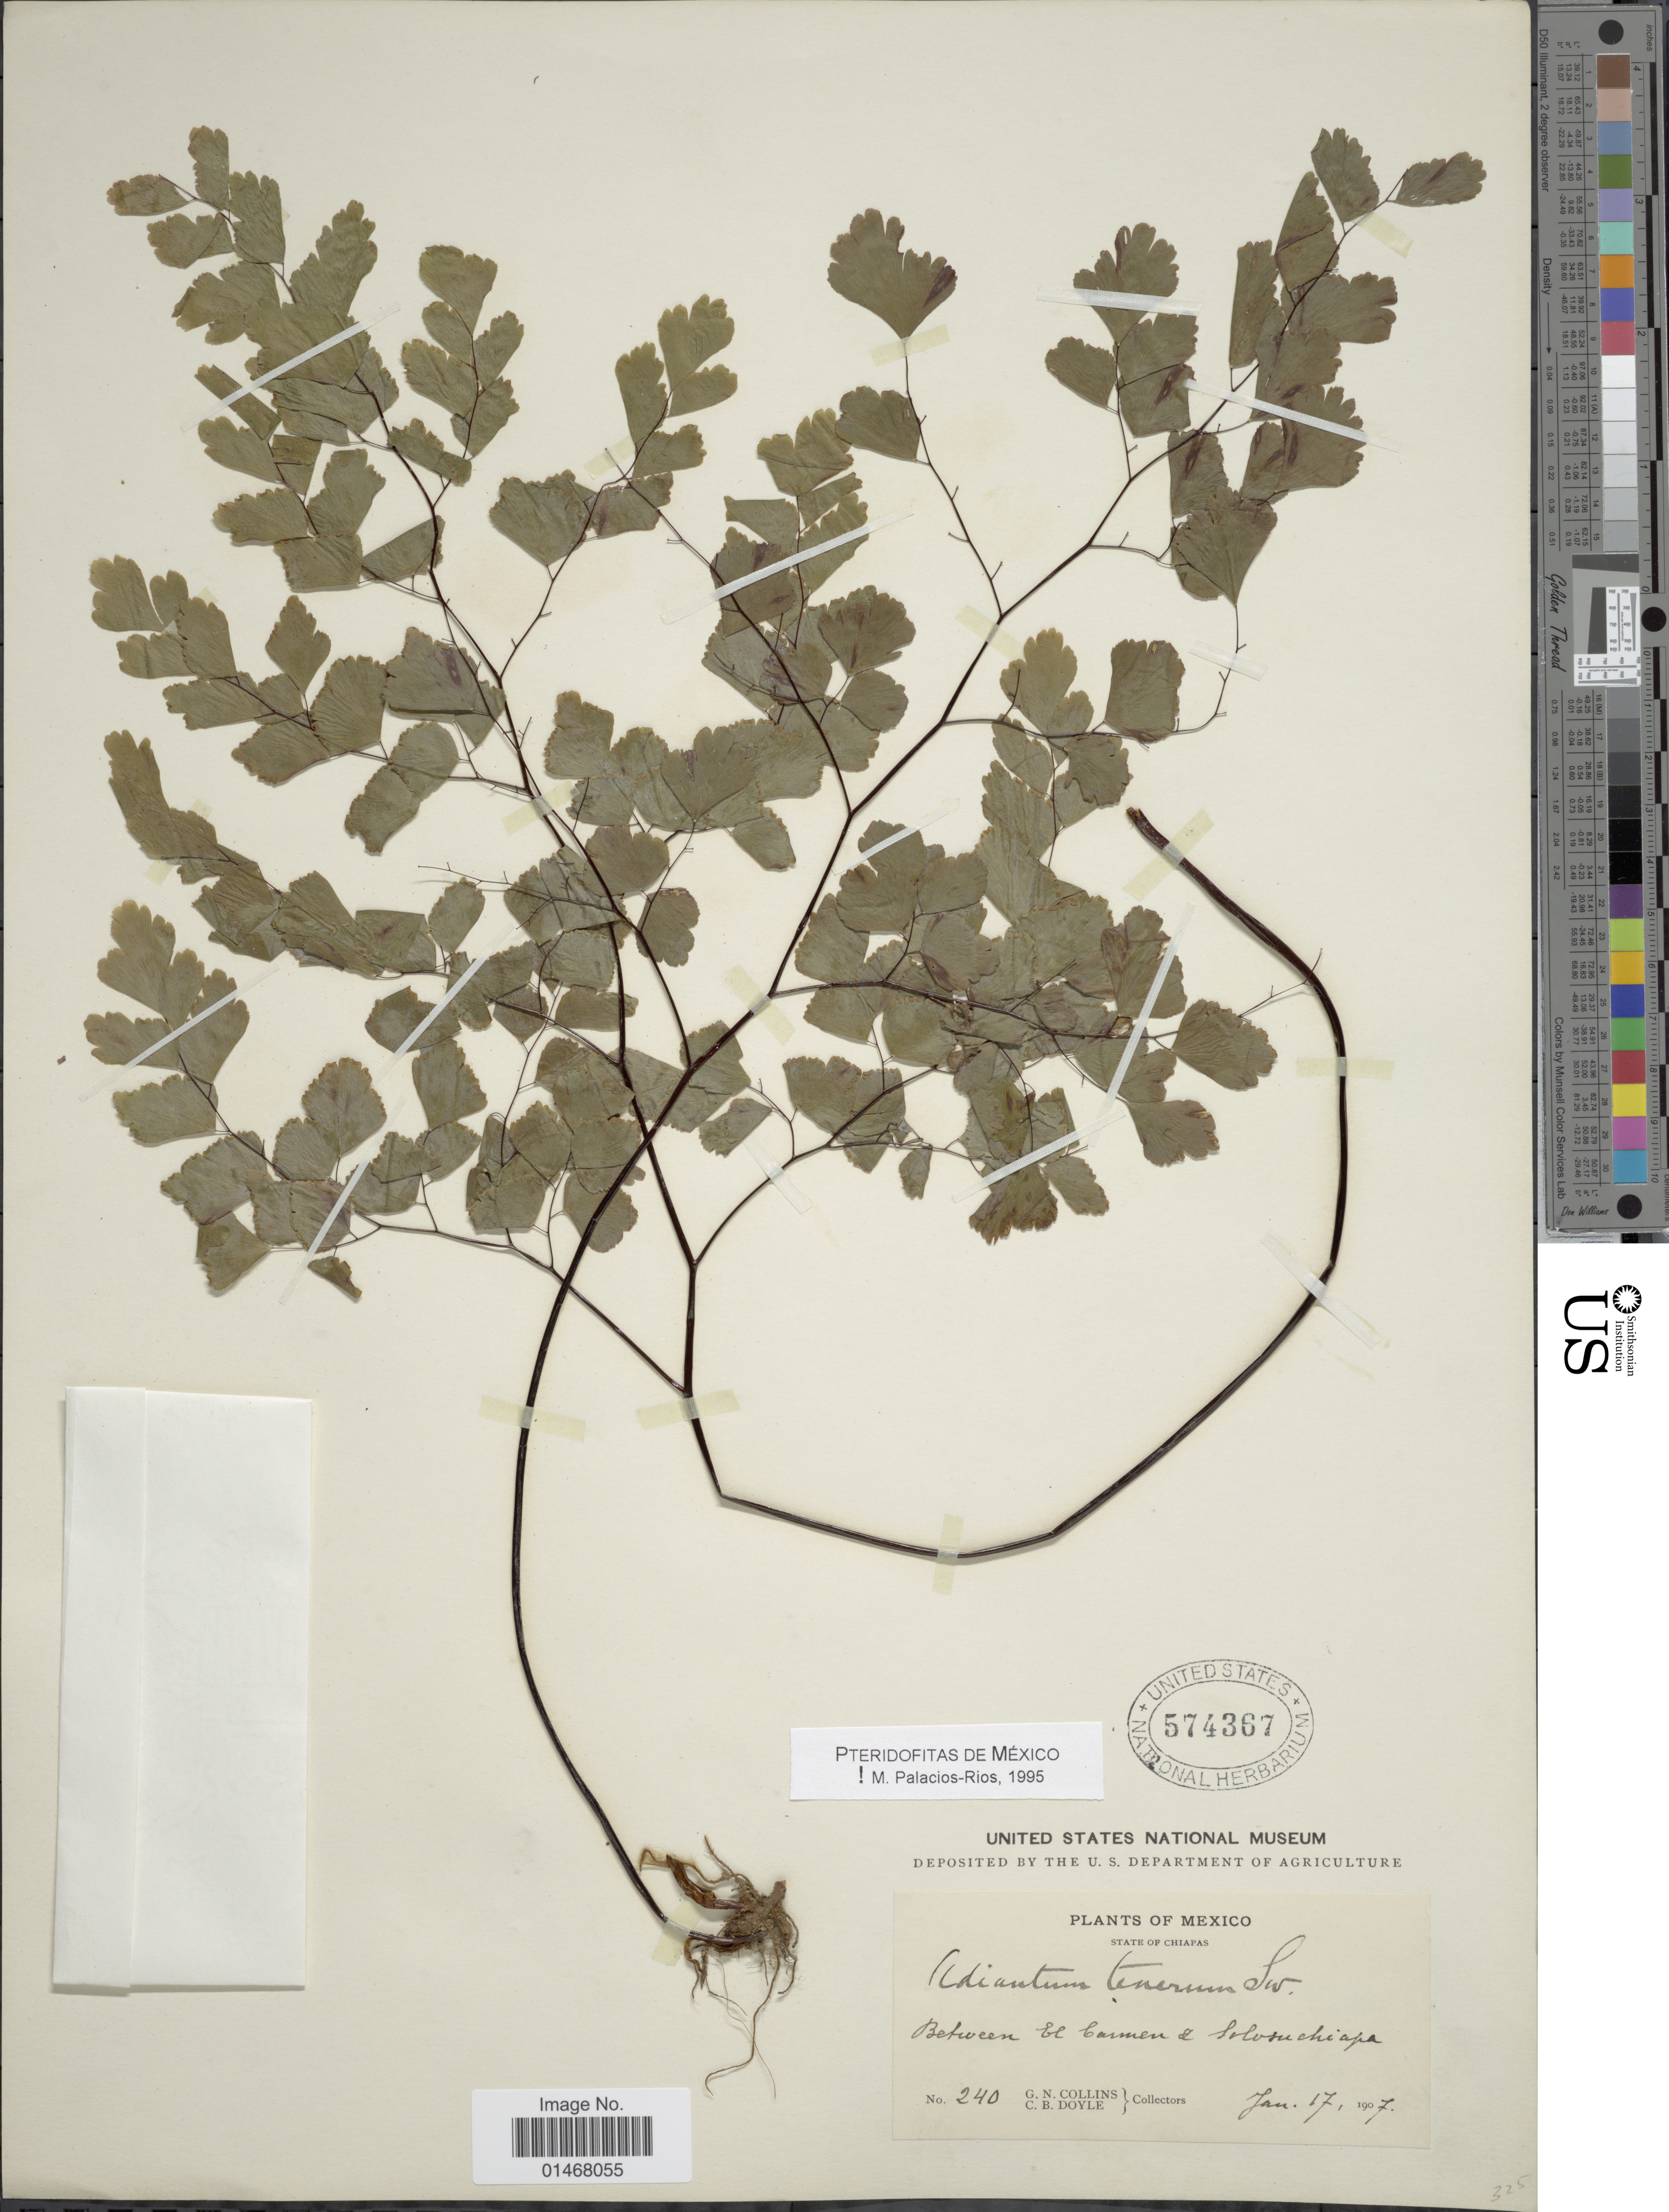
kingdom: Plantae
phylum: Tracheophyta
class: Polypodiopsida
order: Polypodiales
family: Pteridaceae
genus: Adiantum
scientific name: Adiantum tenerum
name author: Sw.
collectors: G. Collins & C. Doyle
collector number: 240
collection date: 1907-01-17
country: Mexico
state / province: Chiapas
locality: Between El Carmen & Solosuchiapa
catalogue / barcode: US 574367